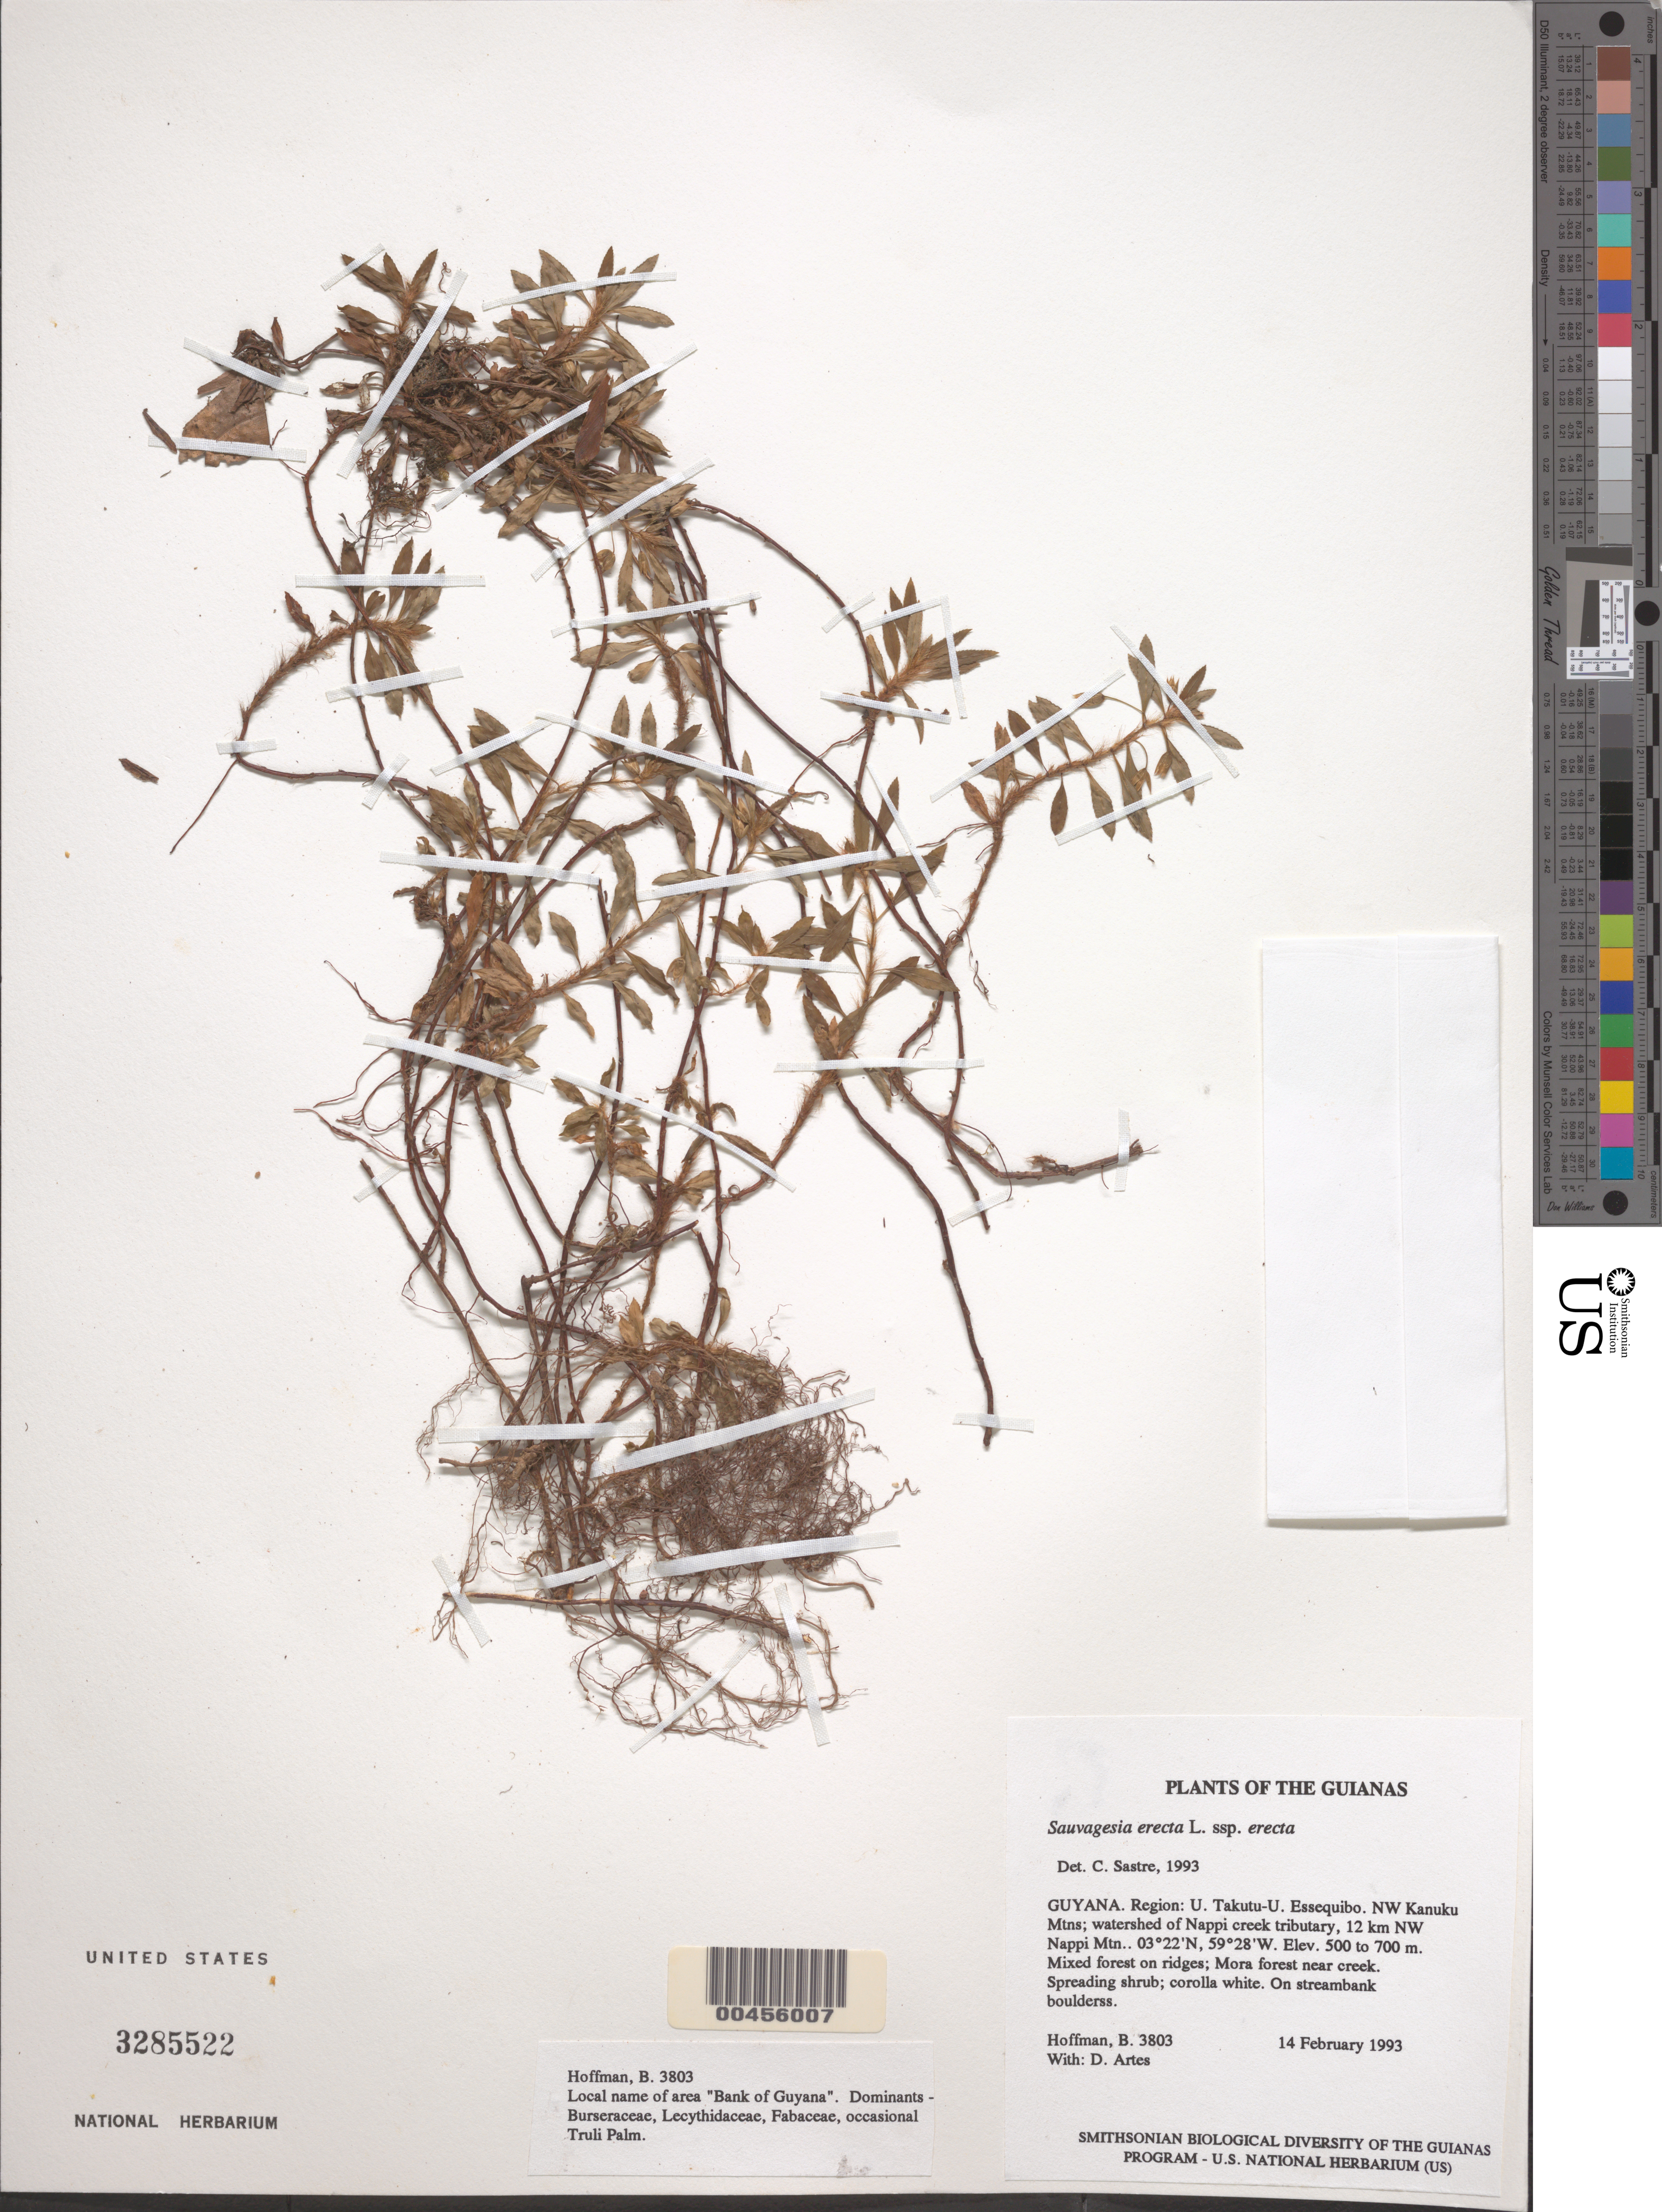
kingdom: Plantae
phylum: Tracheophyta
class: Magnoliopsida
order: Malpighiales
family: Ochnaceae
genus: Sauvagesia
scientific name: Sauvagesia erecta subsp. erecta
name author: L.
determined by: Sastre, C. H. L.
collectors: B. Hoffman & D. Artes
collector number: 3803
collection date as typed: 14 February 1993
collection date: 1993-02-14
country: Guyana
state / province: U. Takutu-U. Essequibo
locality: NW Kanuku Mountains; watershed of Nappi creek tributary, 12 km NE of Nappi Mountain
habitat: Mixed forest on ridges; Mora forest near creek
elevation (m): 500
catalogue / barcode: US 3285522